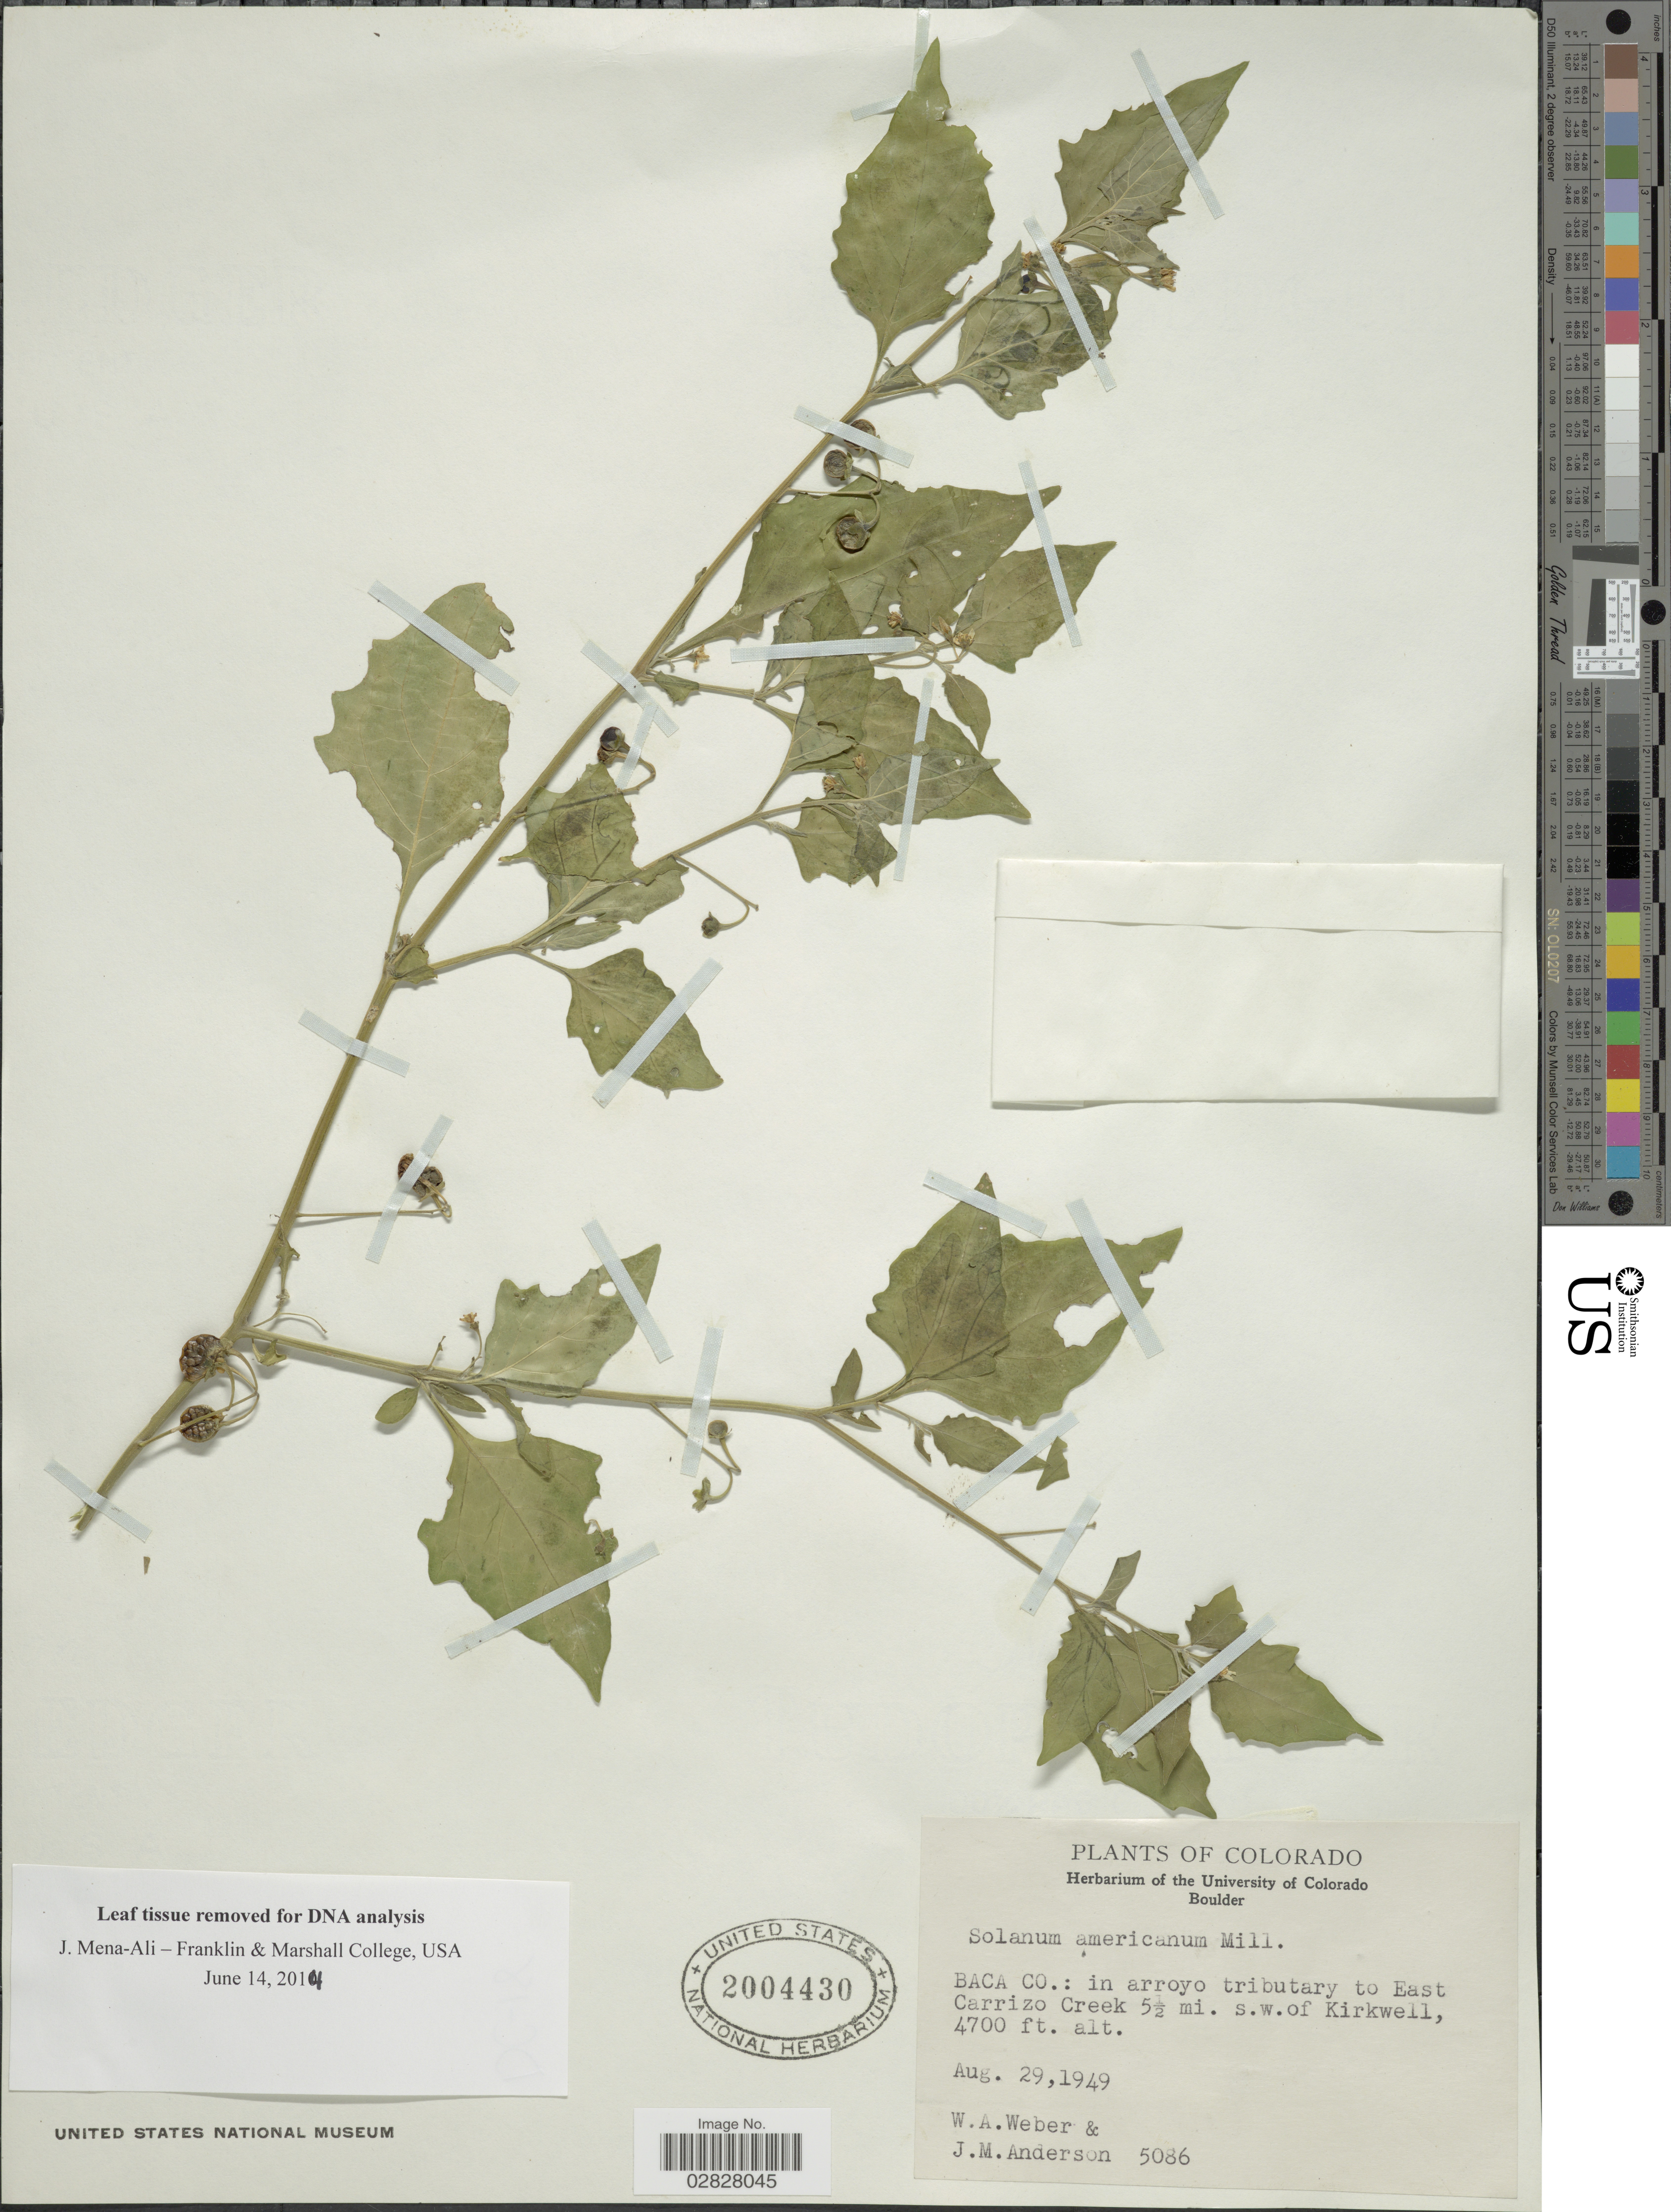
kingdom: Plantae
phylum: Tracheophyta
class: Magnoliopsida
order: Solanales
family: Solanaceae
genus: Solanum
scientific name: Solanum americanum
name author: Mill.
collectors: W. A. Weber & J. Anderson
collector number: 5086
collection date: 1949-08-29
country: United States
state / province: Colorado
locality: Baca Co.: in arroyo tributary to East Carrizo Creek 5½ mi. s.w. of Kirkwell.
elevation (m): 1433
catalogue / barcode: US 2004430